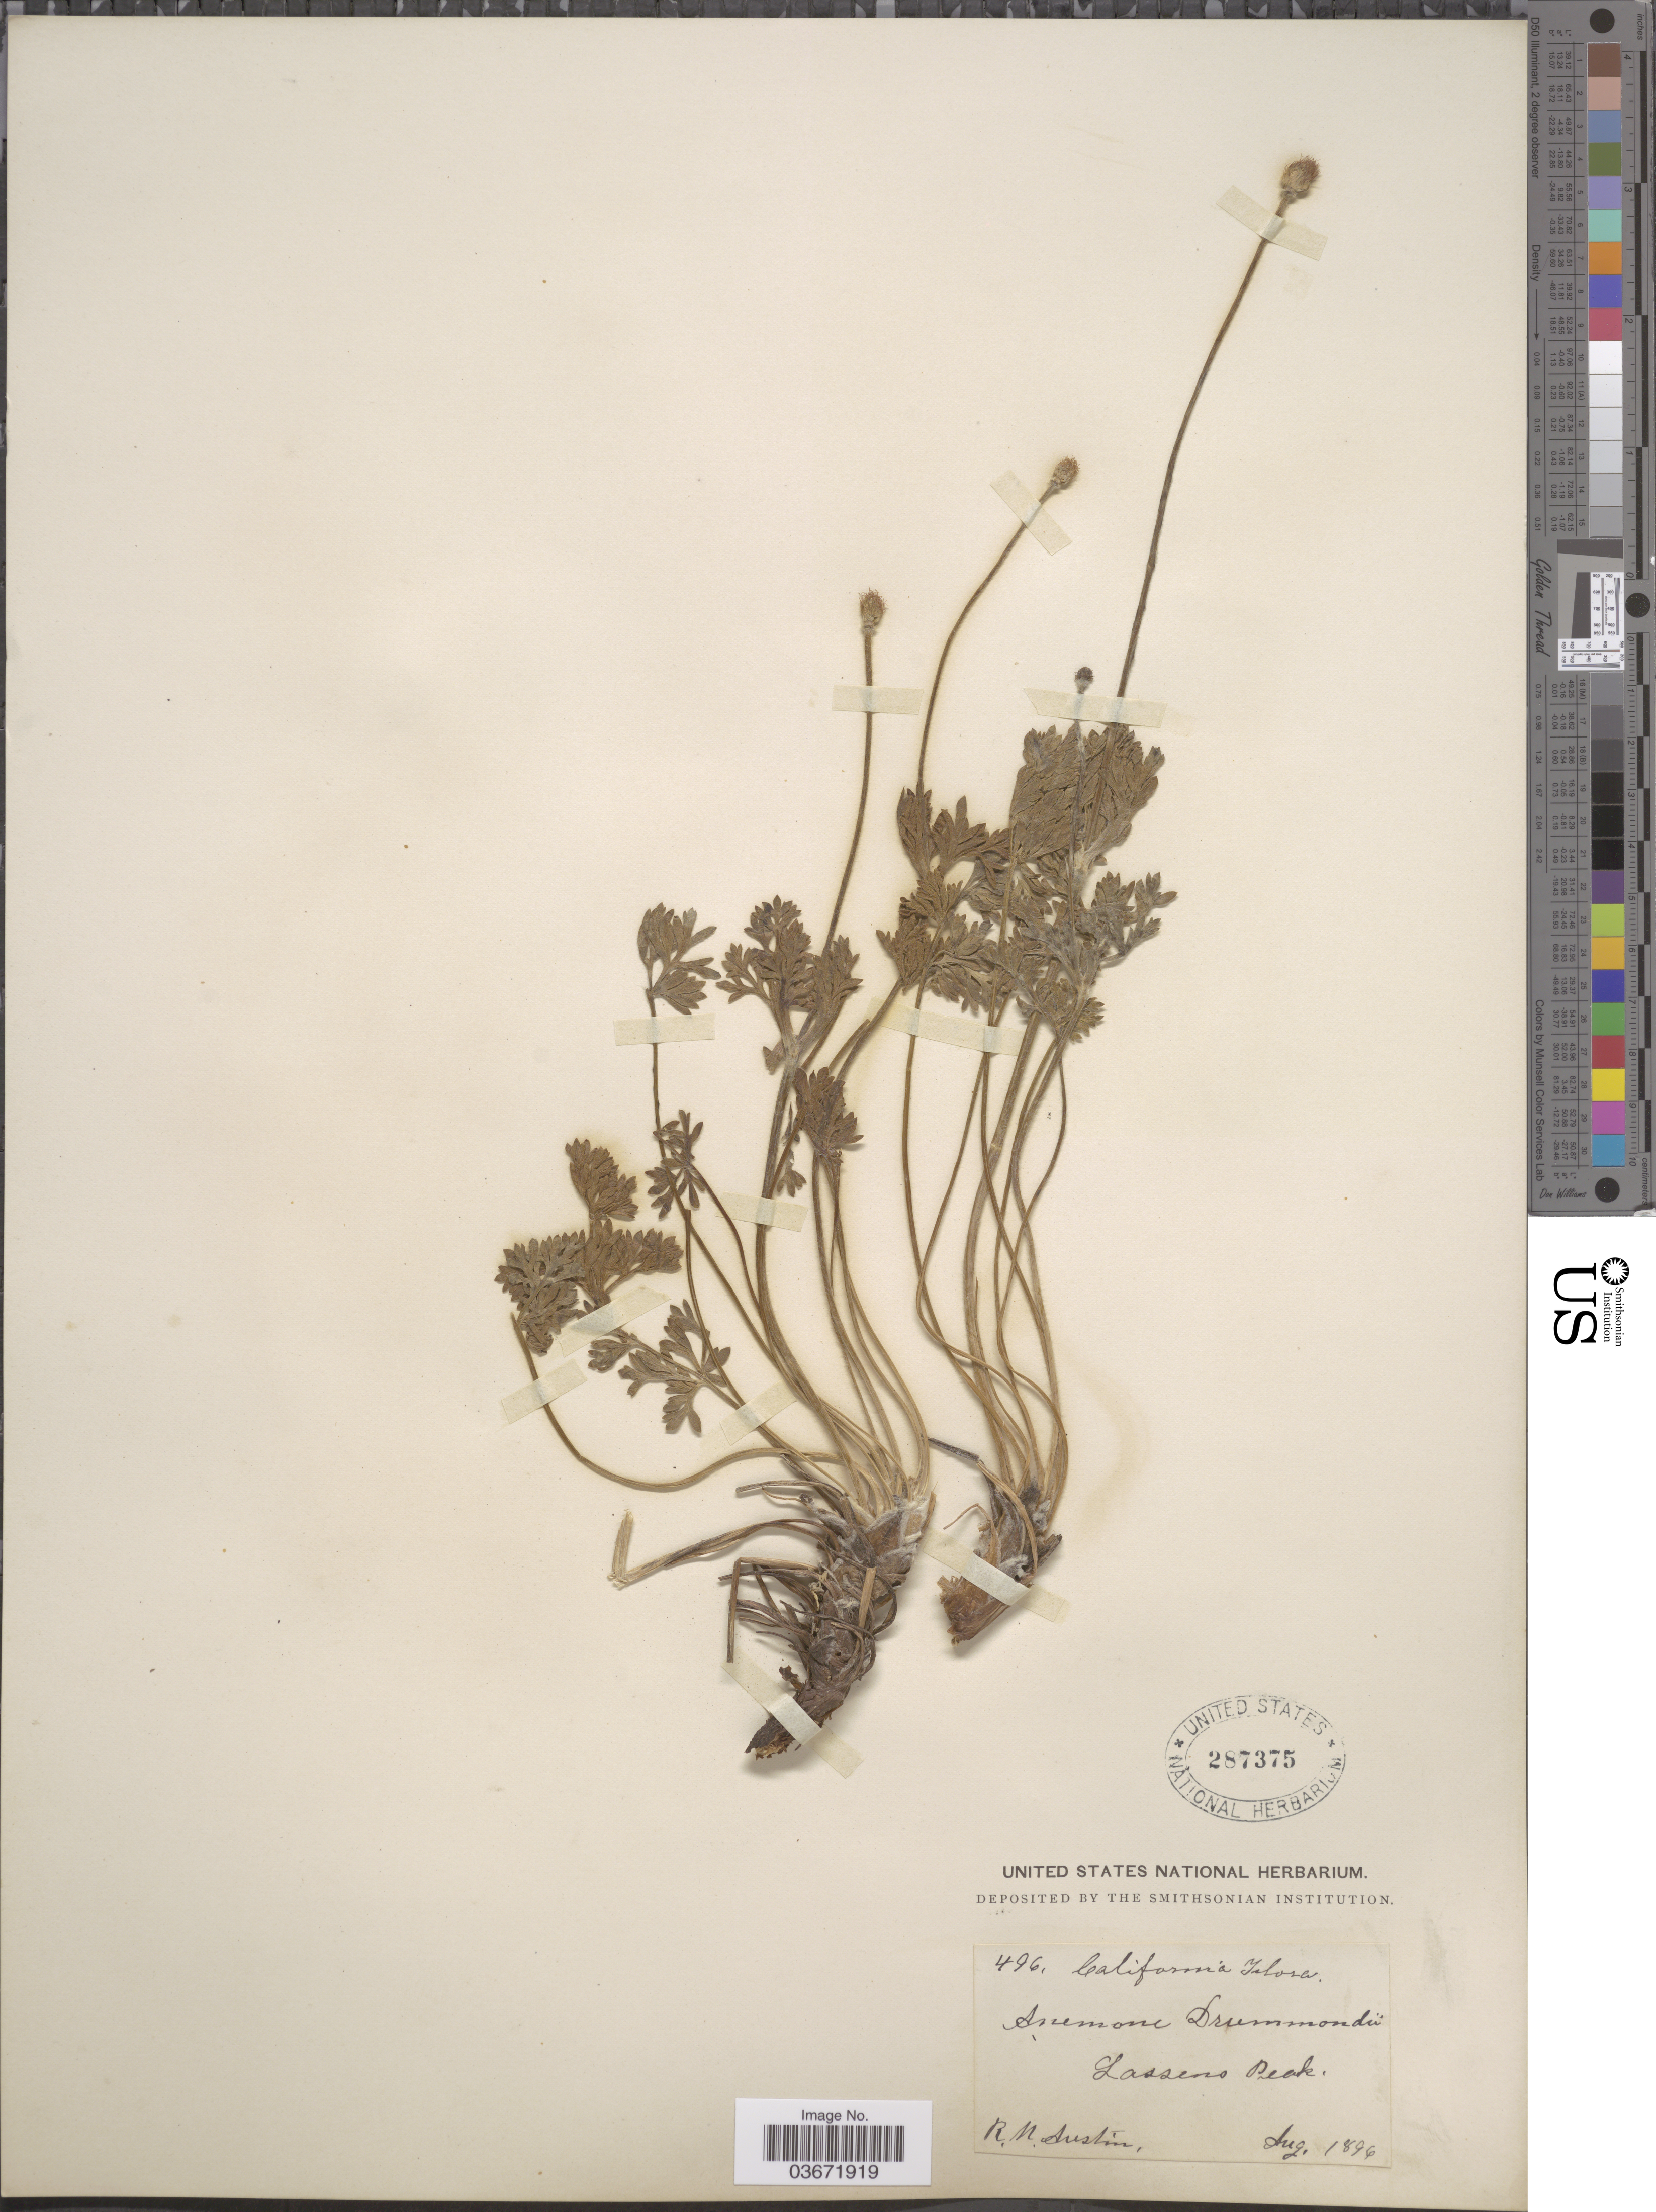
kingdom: Plantae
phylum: Tracheophyta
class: Magnoliopsida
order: Ranunculales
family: Ranunculaceae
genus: Anemone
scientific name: Anemone drummondii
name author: S. Watson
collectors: R. Austin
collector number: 496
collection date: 1896-08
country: United States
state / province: California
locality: Lassens Peak.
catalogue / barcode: US 287375